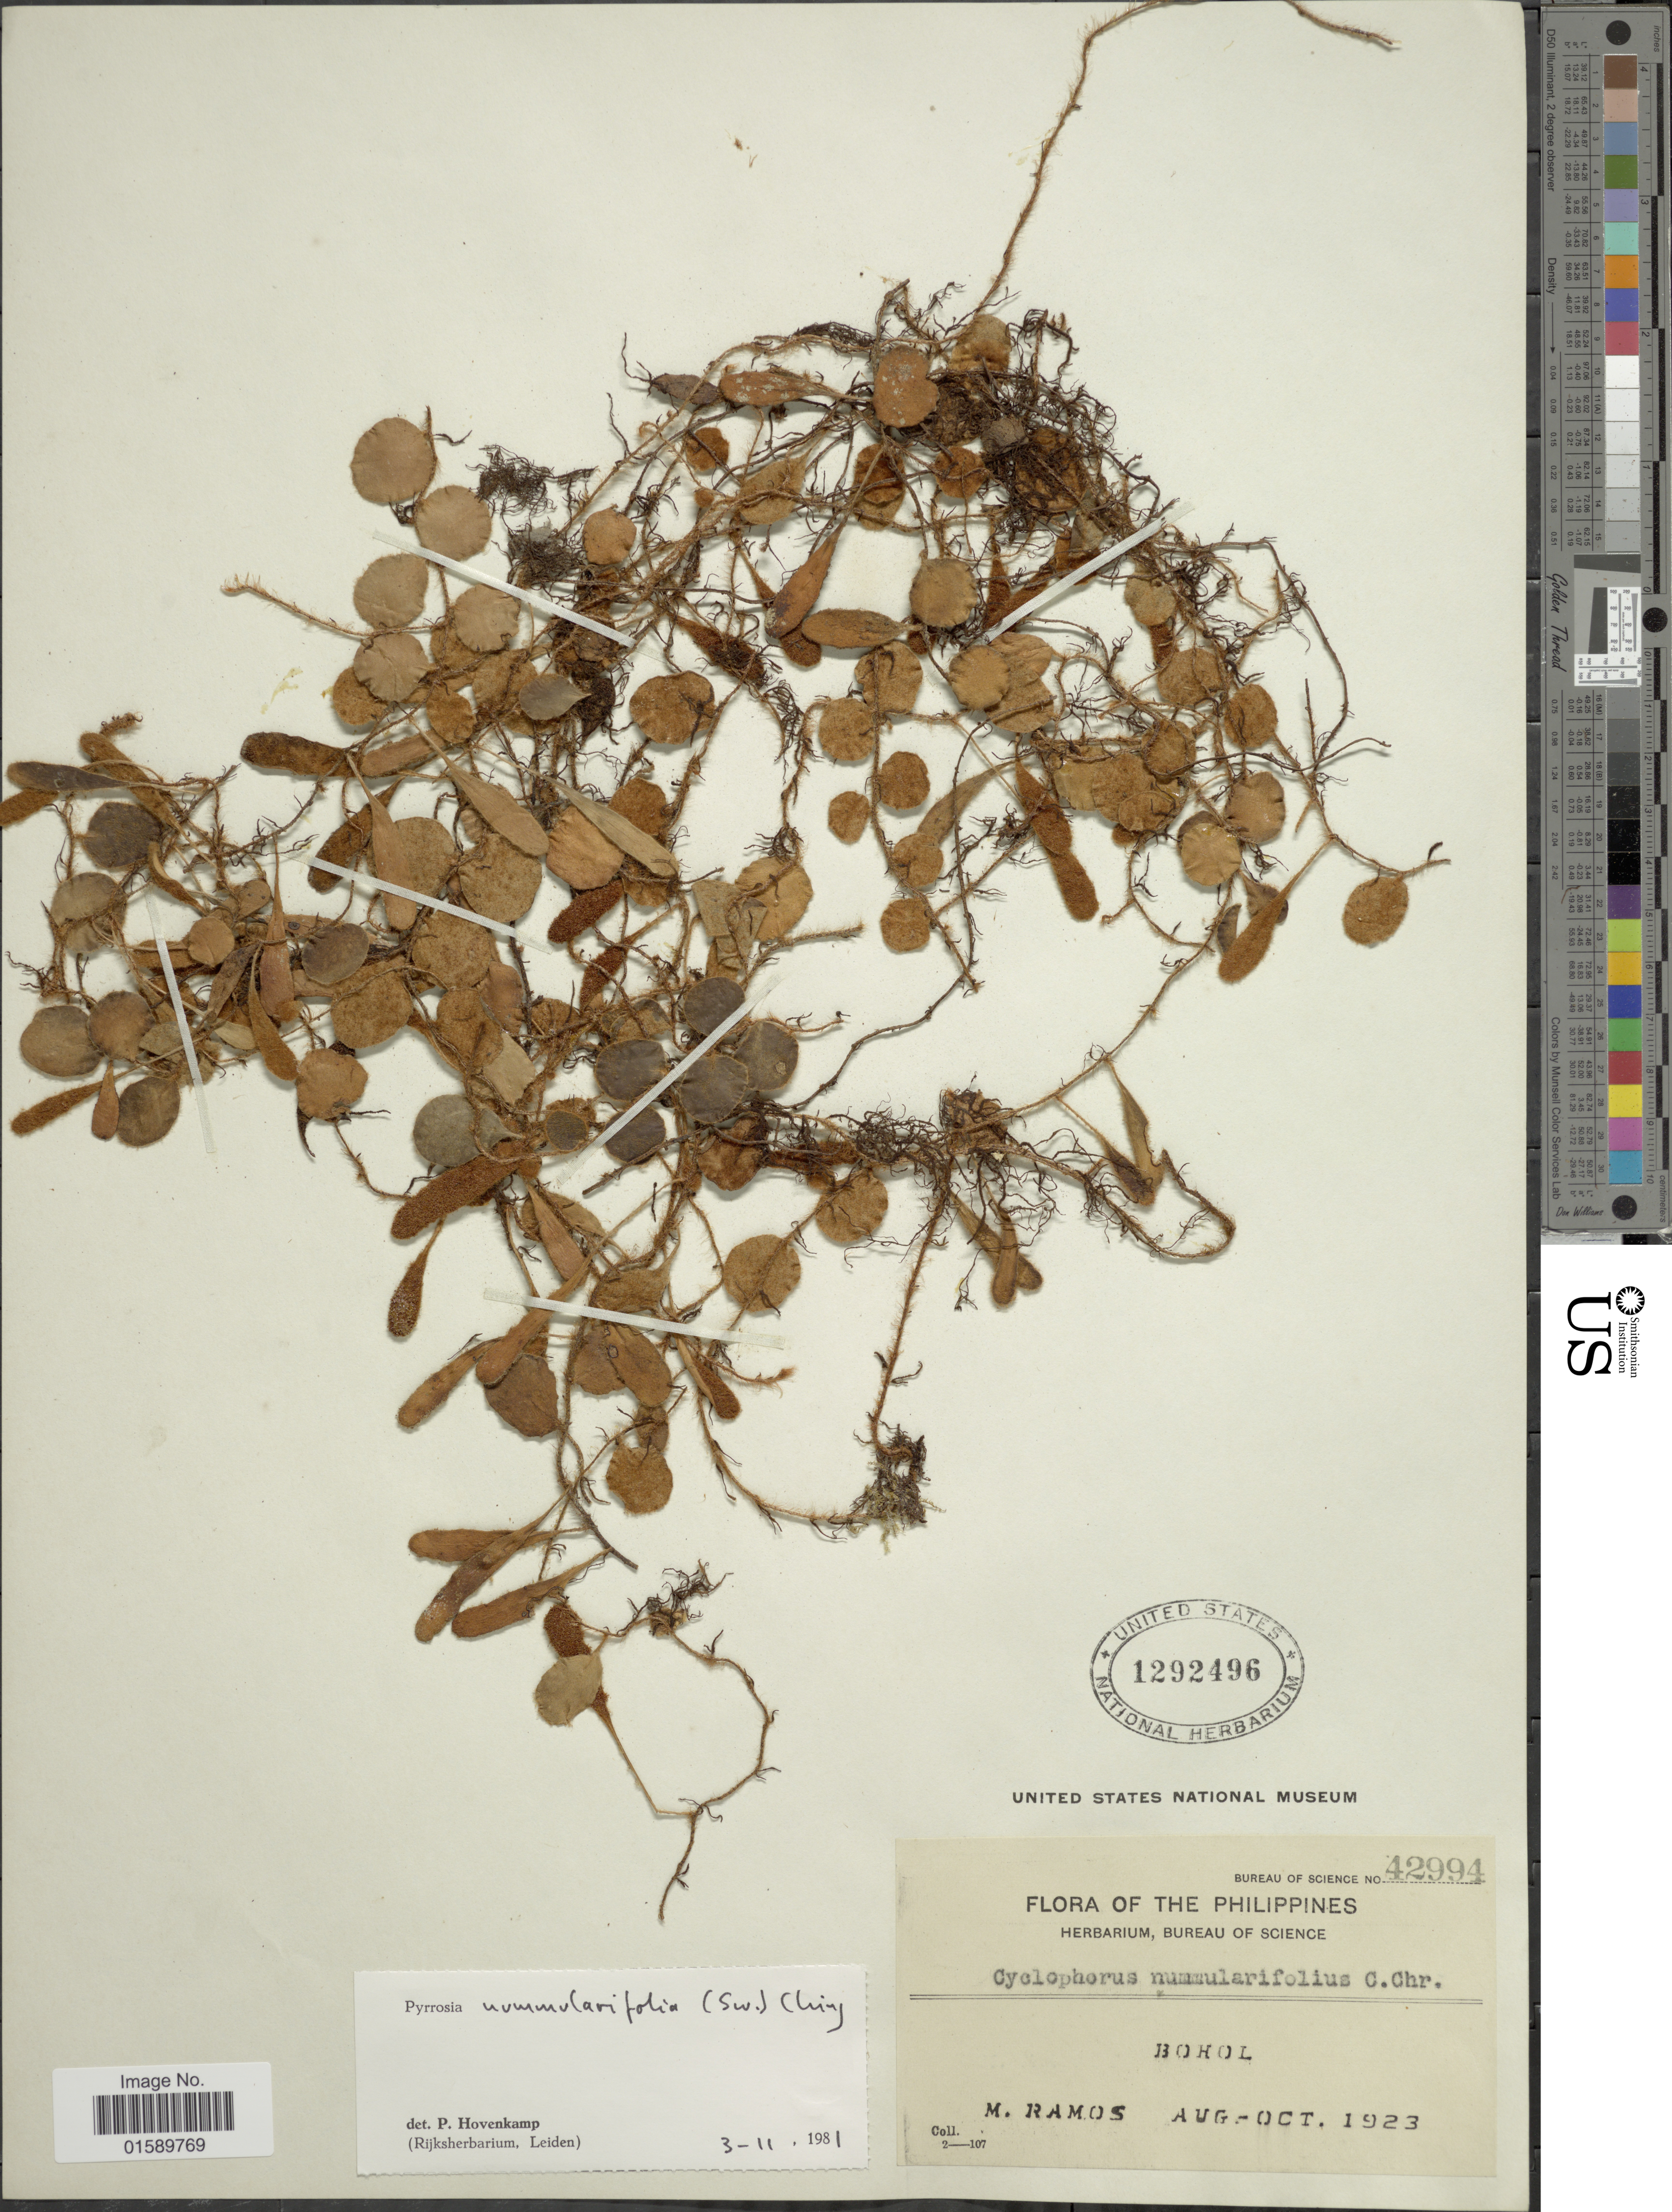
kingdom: Plantae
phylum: Tracheophyta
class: Polypodiopsida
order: Polypodiales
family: Polypodiaceae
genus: Pyrrosia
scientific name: Pyrrosia nummularifolia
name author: (Sw.) Ching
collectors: M. Ramos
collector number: Bureau of science 42994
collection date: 1923-08/1923-10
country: Philippines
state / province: Central Visayas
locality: Bohol.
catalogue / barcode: US 1292496